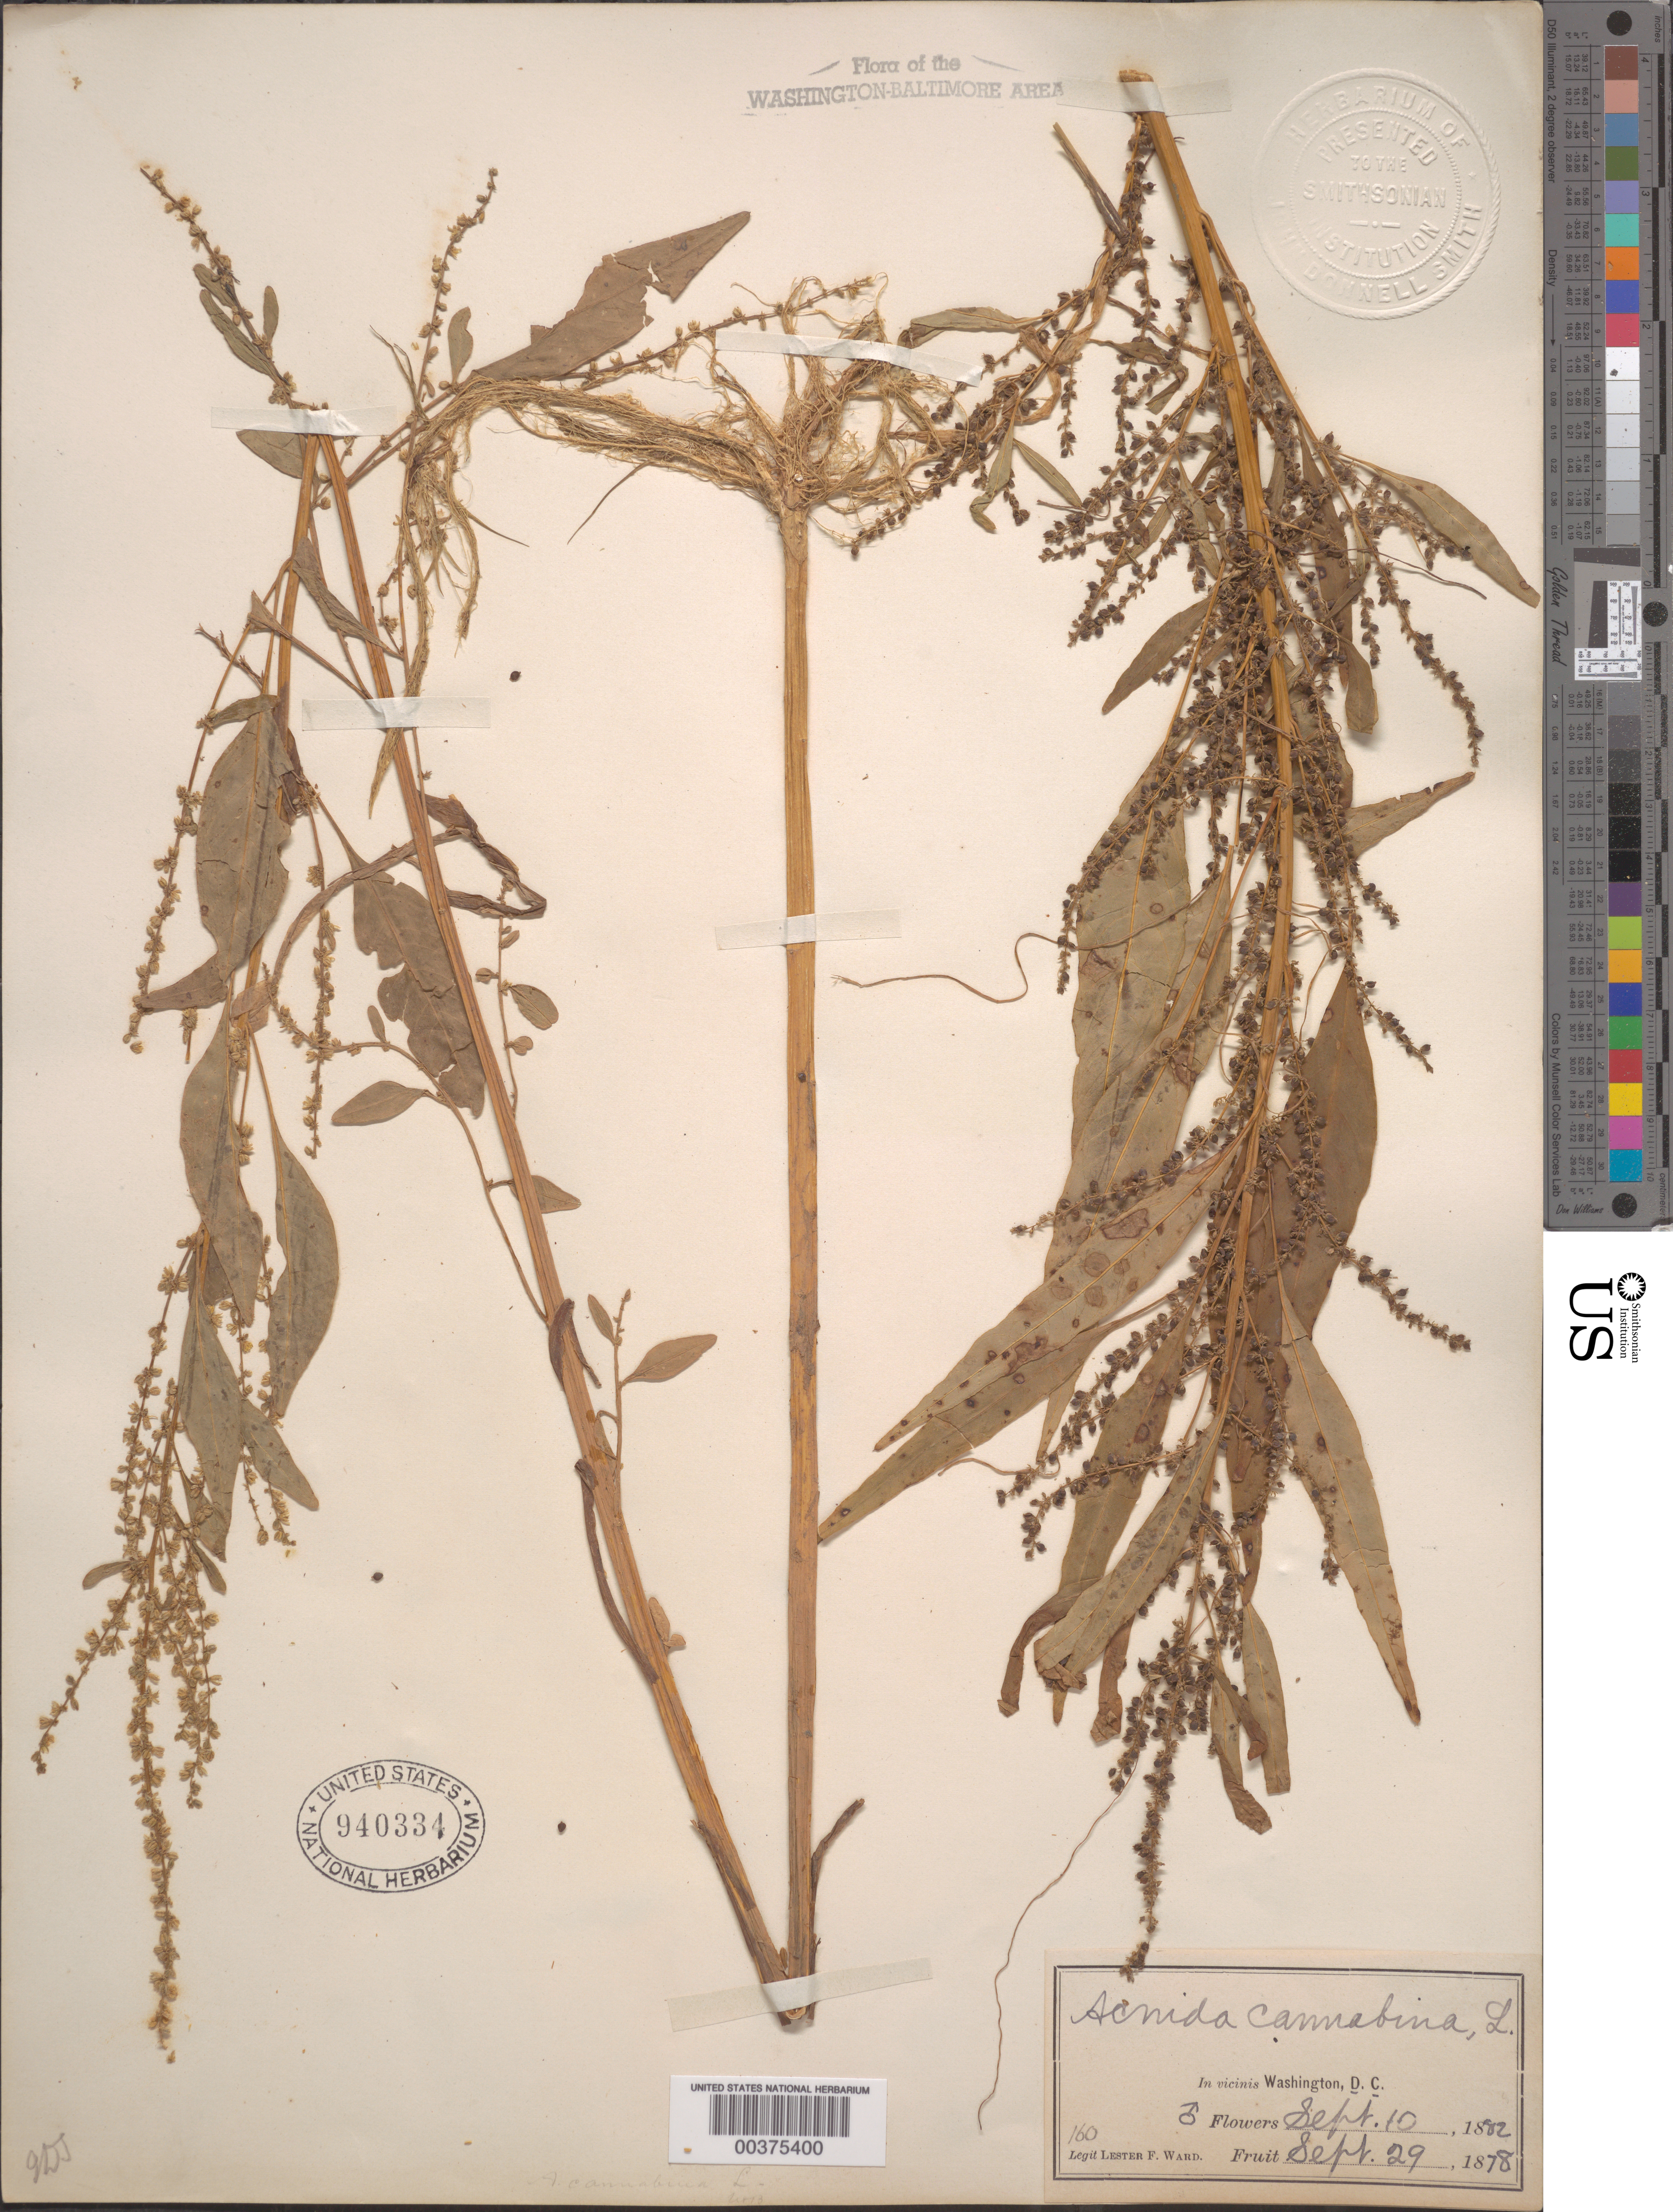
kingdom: Plantae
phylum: Tracheophyta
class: Magnoliopsida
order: Caryophyllales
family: Amaranthaceae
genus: Amaranthus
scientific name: Amaranthus cannabinus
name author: (L.) E.G. F. Sauer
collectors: L. F. Ward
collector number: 160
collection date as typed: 10 Sep 1882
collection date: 1882-09-10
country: United States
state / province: District of Columbia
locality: Washington DC Area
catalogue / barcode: US 940334